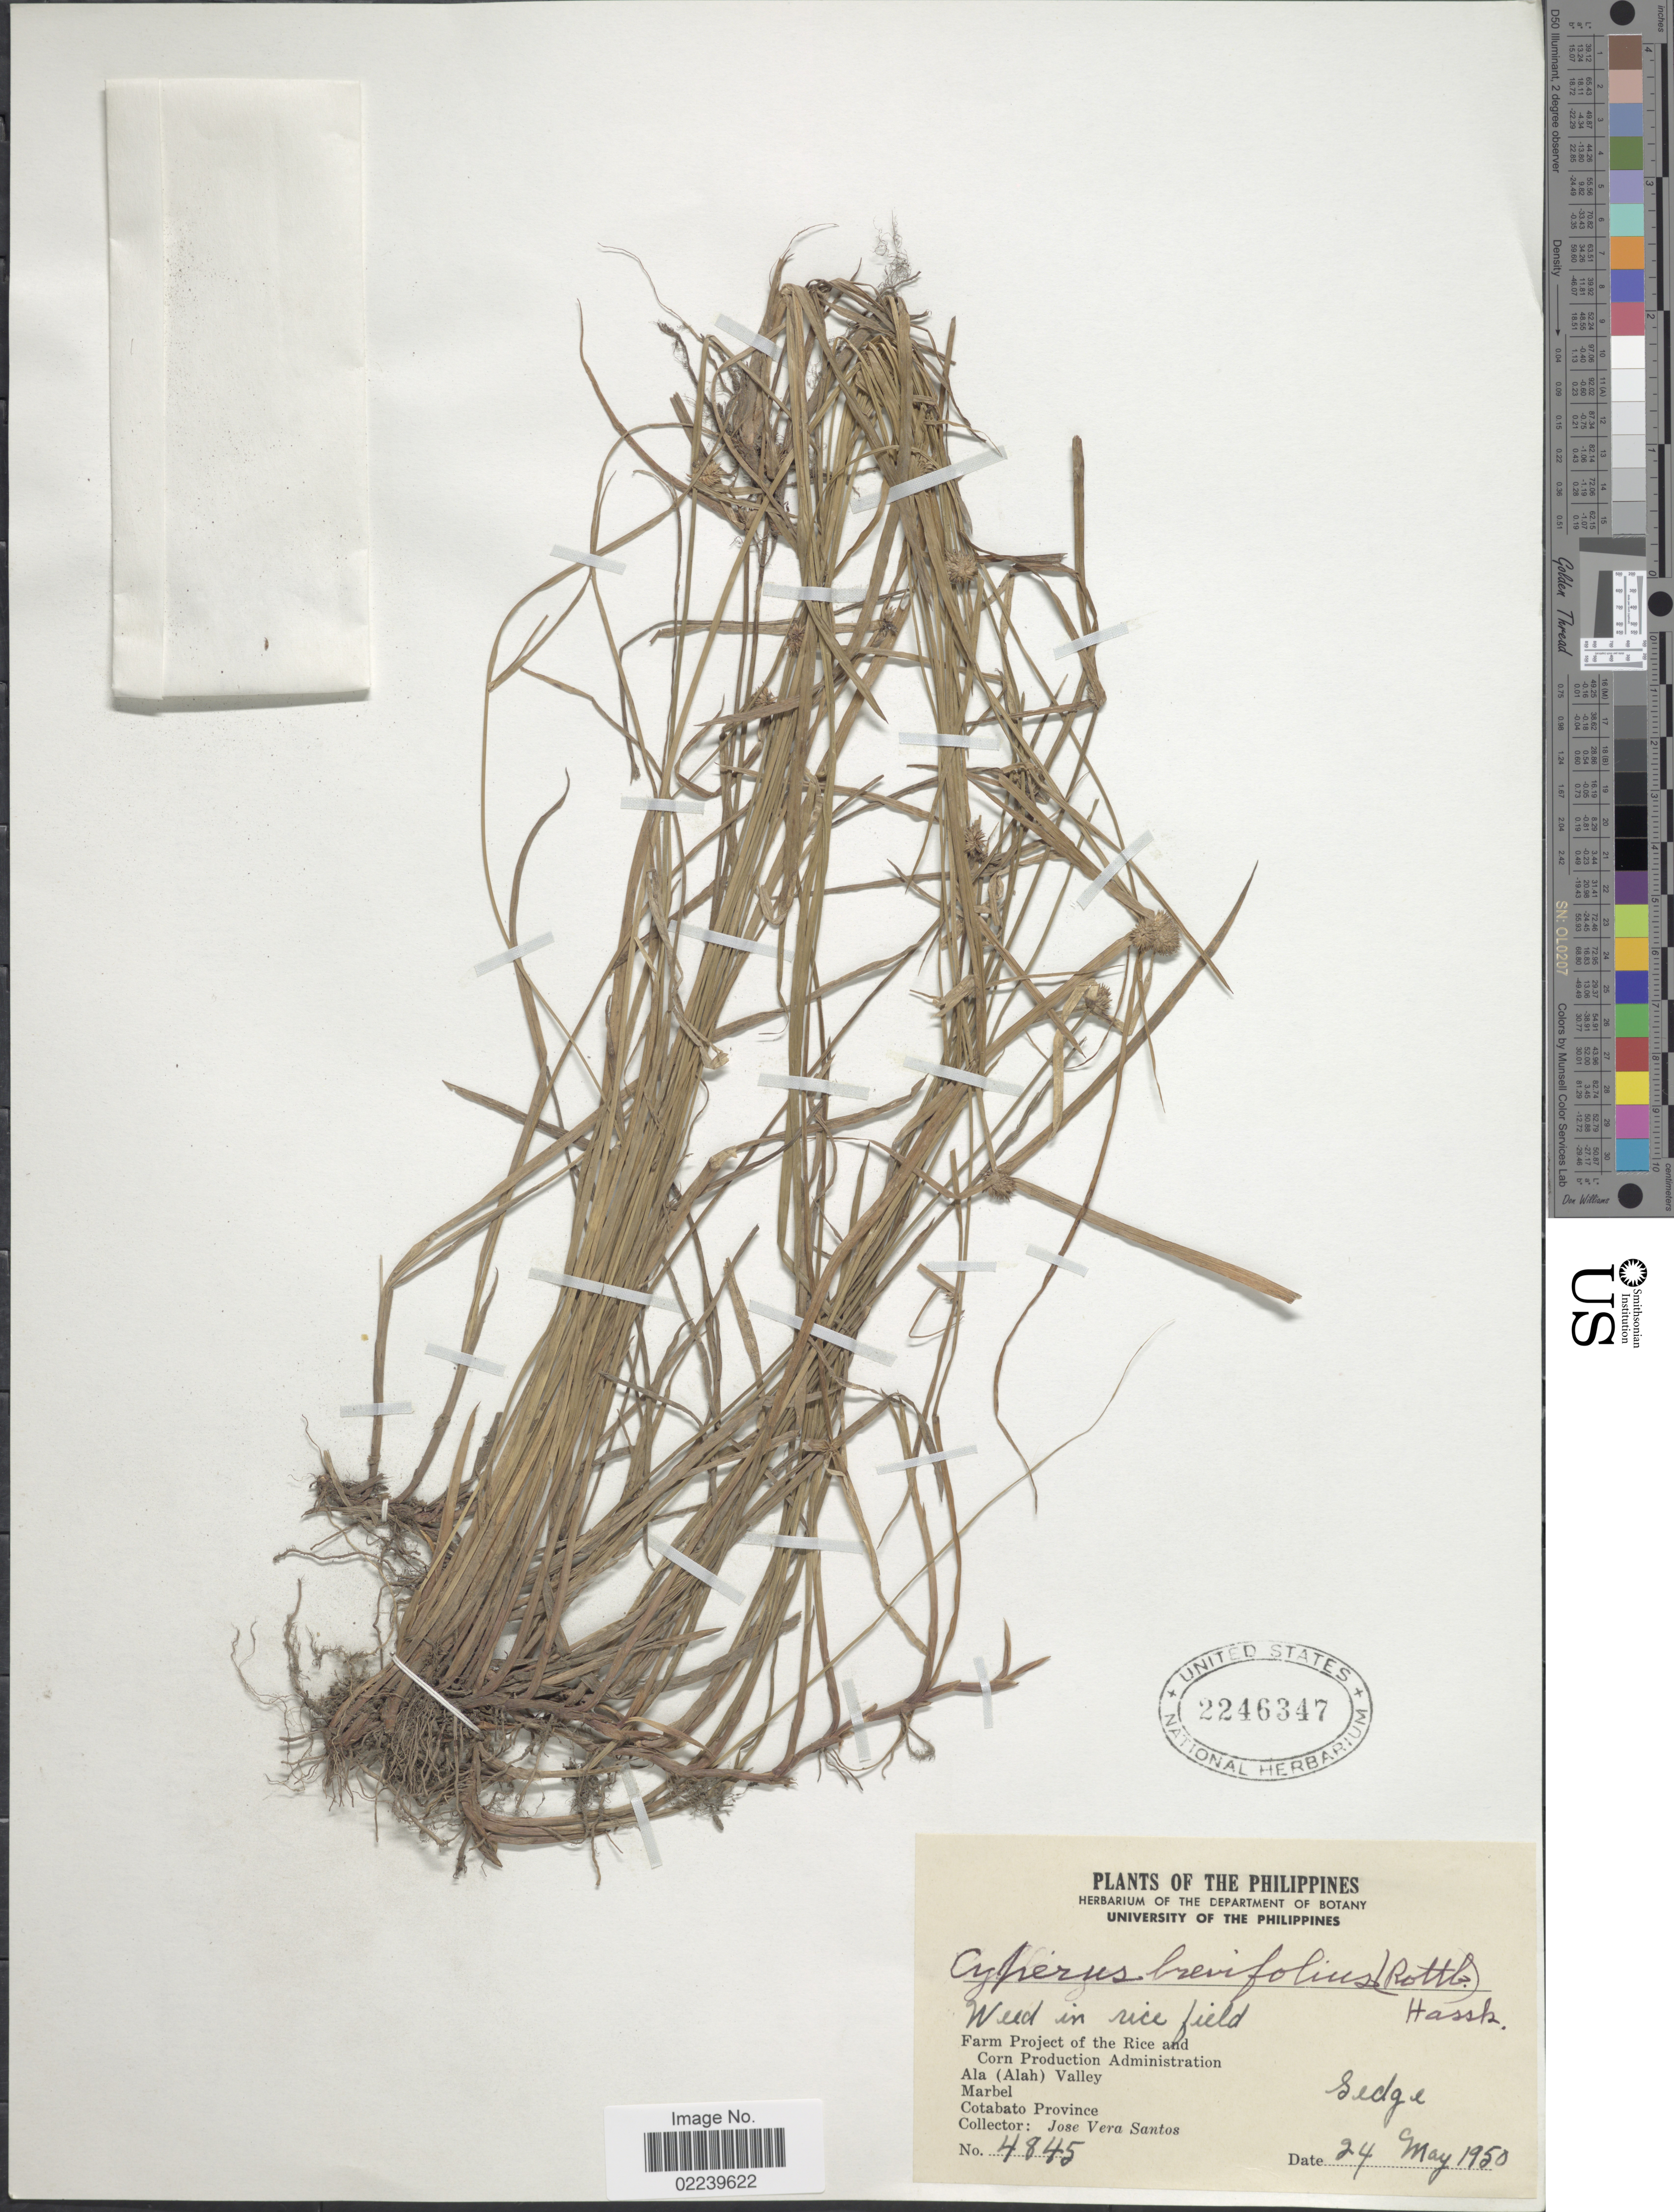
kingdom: Plantae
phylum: Tracheophyta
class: Liliopsida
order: Poales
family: Cyperaceae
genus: Cyperus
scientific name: Cyperus brevifolius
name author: (Rottb.) Hassk.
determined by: Strong, M. T., (US), Smithsonian Institution - National Museum of Natural History (UNITED STATES)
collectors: J. V. Santos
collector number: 4845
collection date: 1950-05-24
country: Philippines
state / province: Soccsksargen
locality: Farm Project of the Rice and Corn Production Administration Ala (Allah) Valley, Marbel Cotabato Province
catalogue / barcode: US 2246347